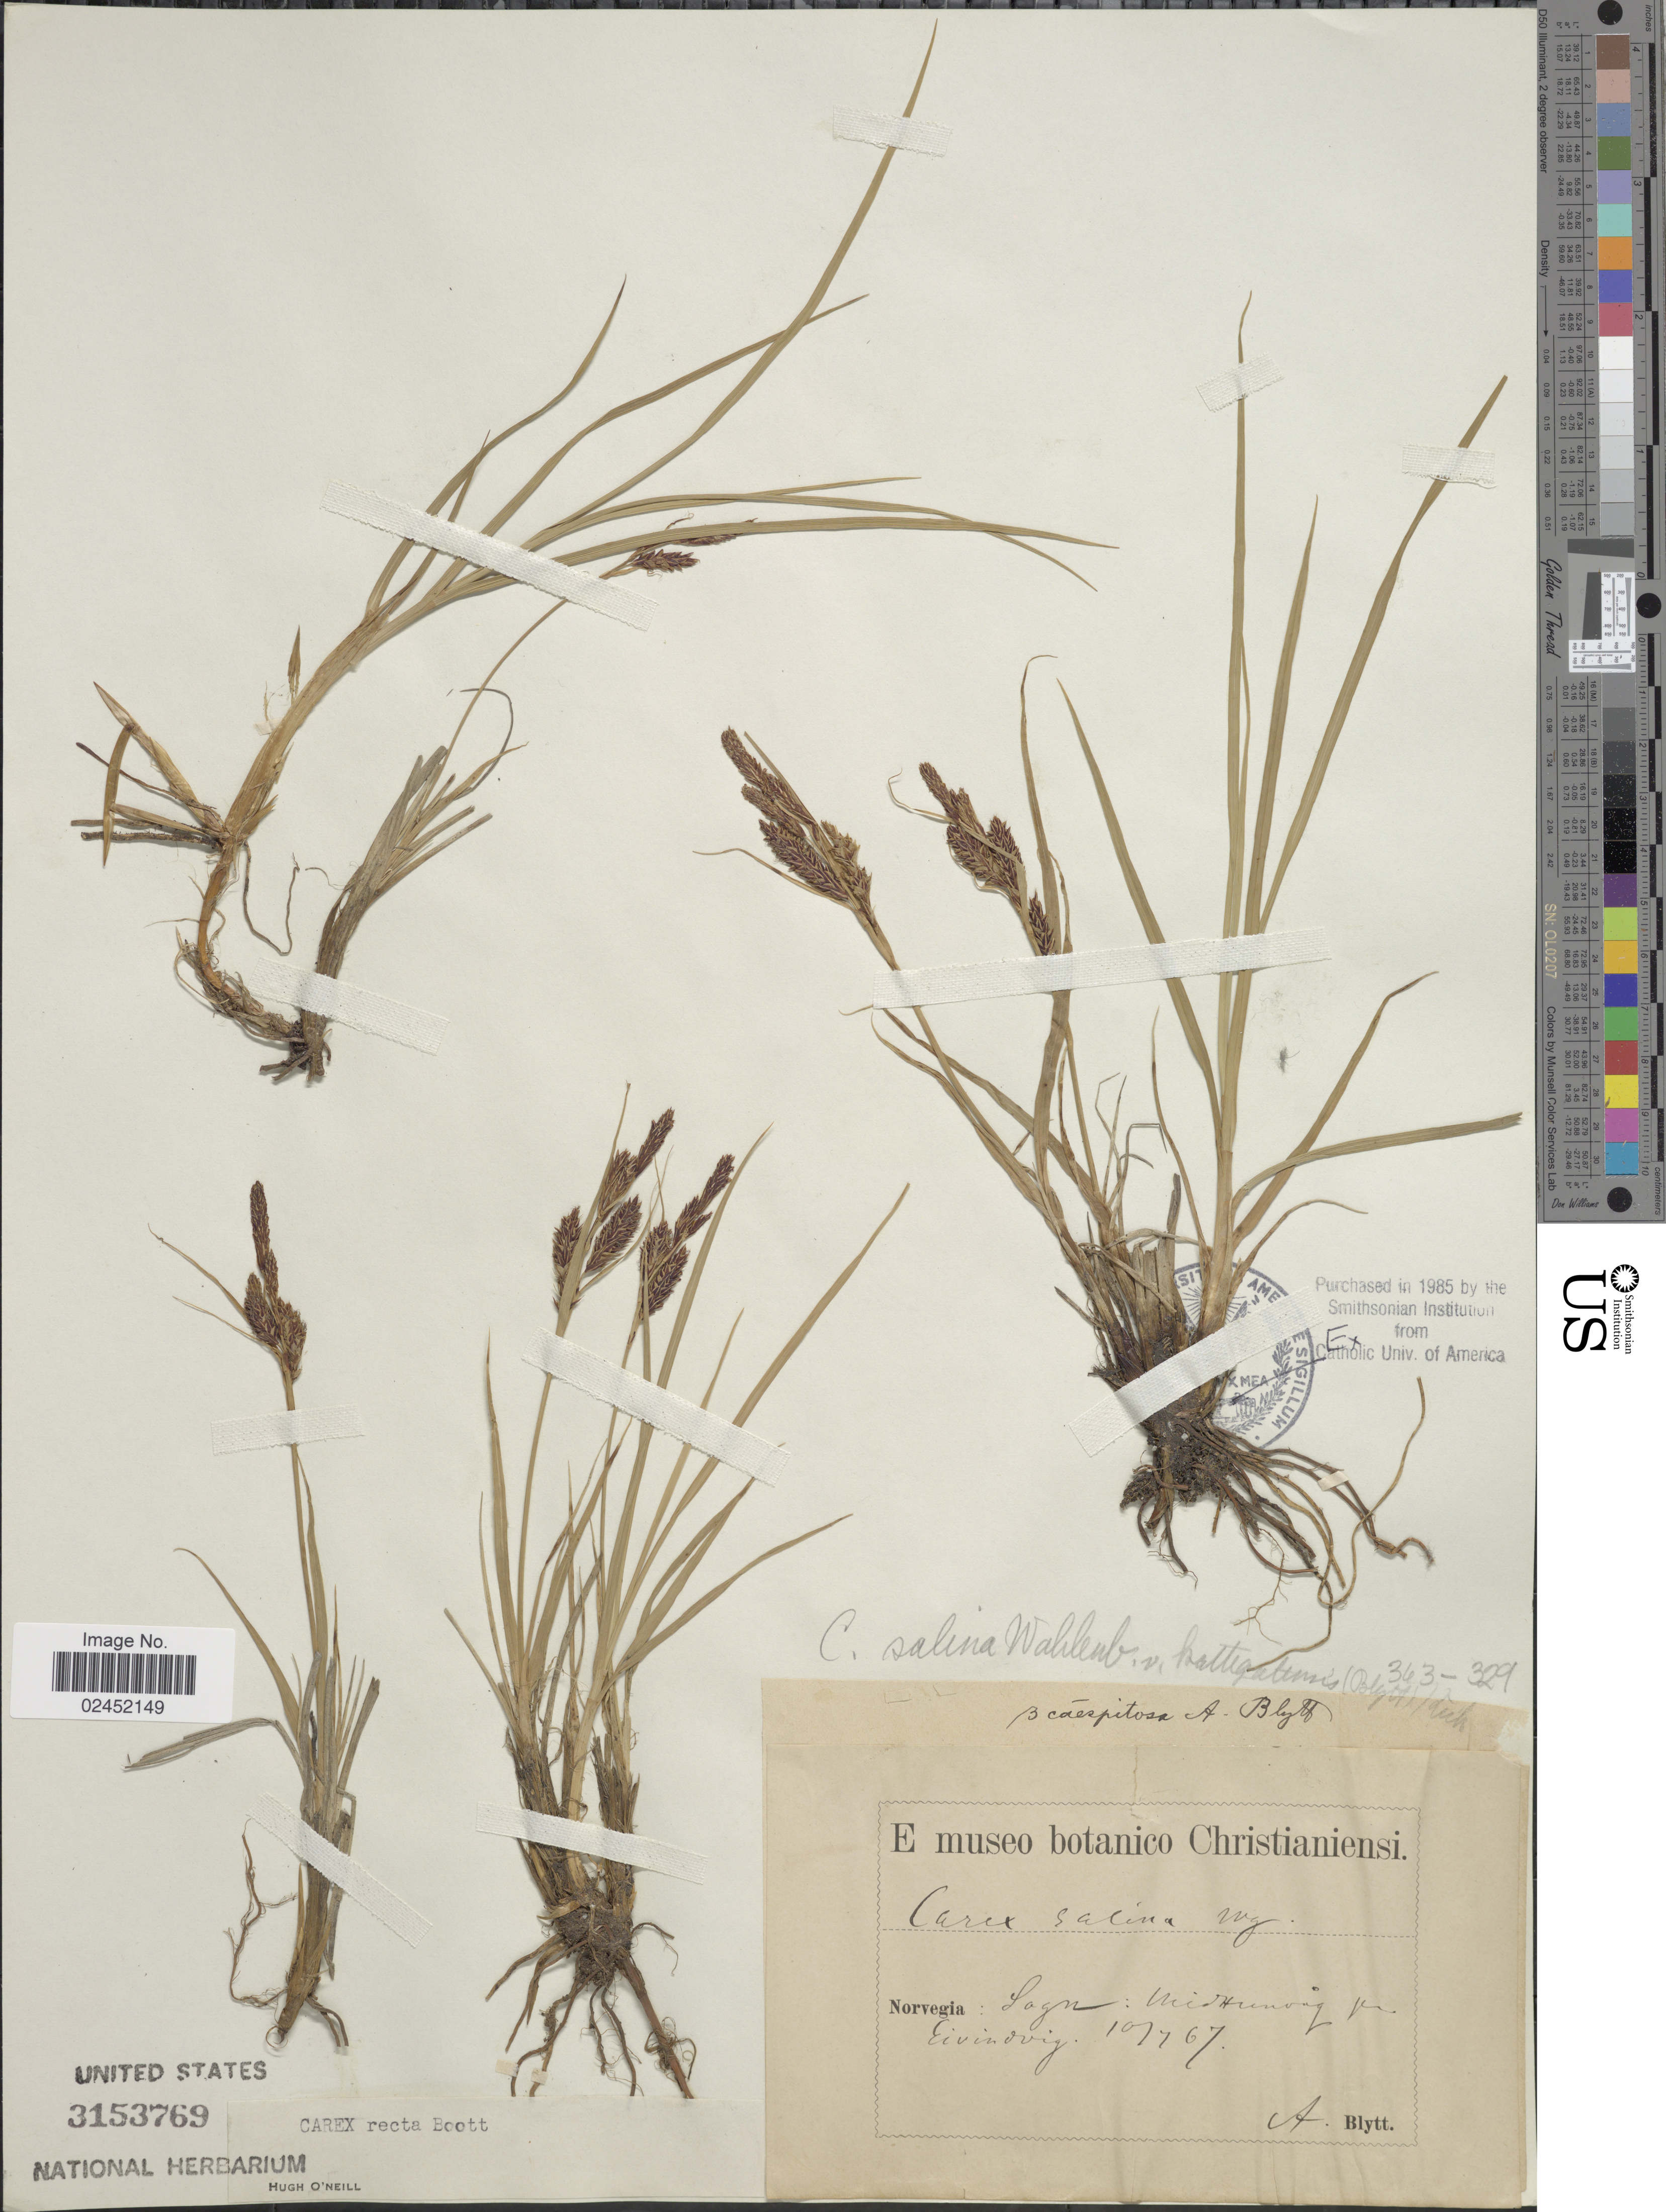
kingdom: Plantae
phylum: Tracheophyta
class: Liliopsida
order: Poales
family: Cyperaceae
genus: Carex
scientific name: Carex recta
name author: Boott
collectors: A. Blytt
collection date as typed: Transcribed d/m/y: 10/7/67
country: Norway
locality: Norvegia: Sogn: Midtunvag pres Eivindvig.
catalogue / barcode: US 3153769